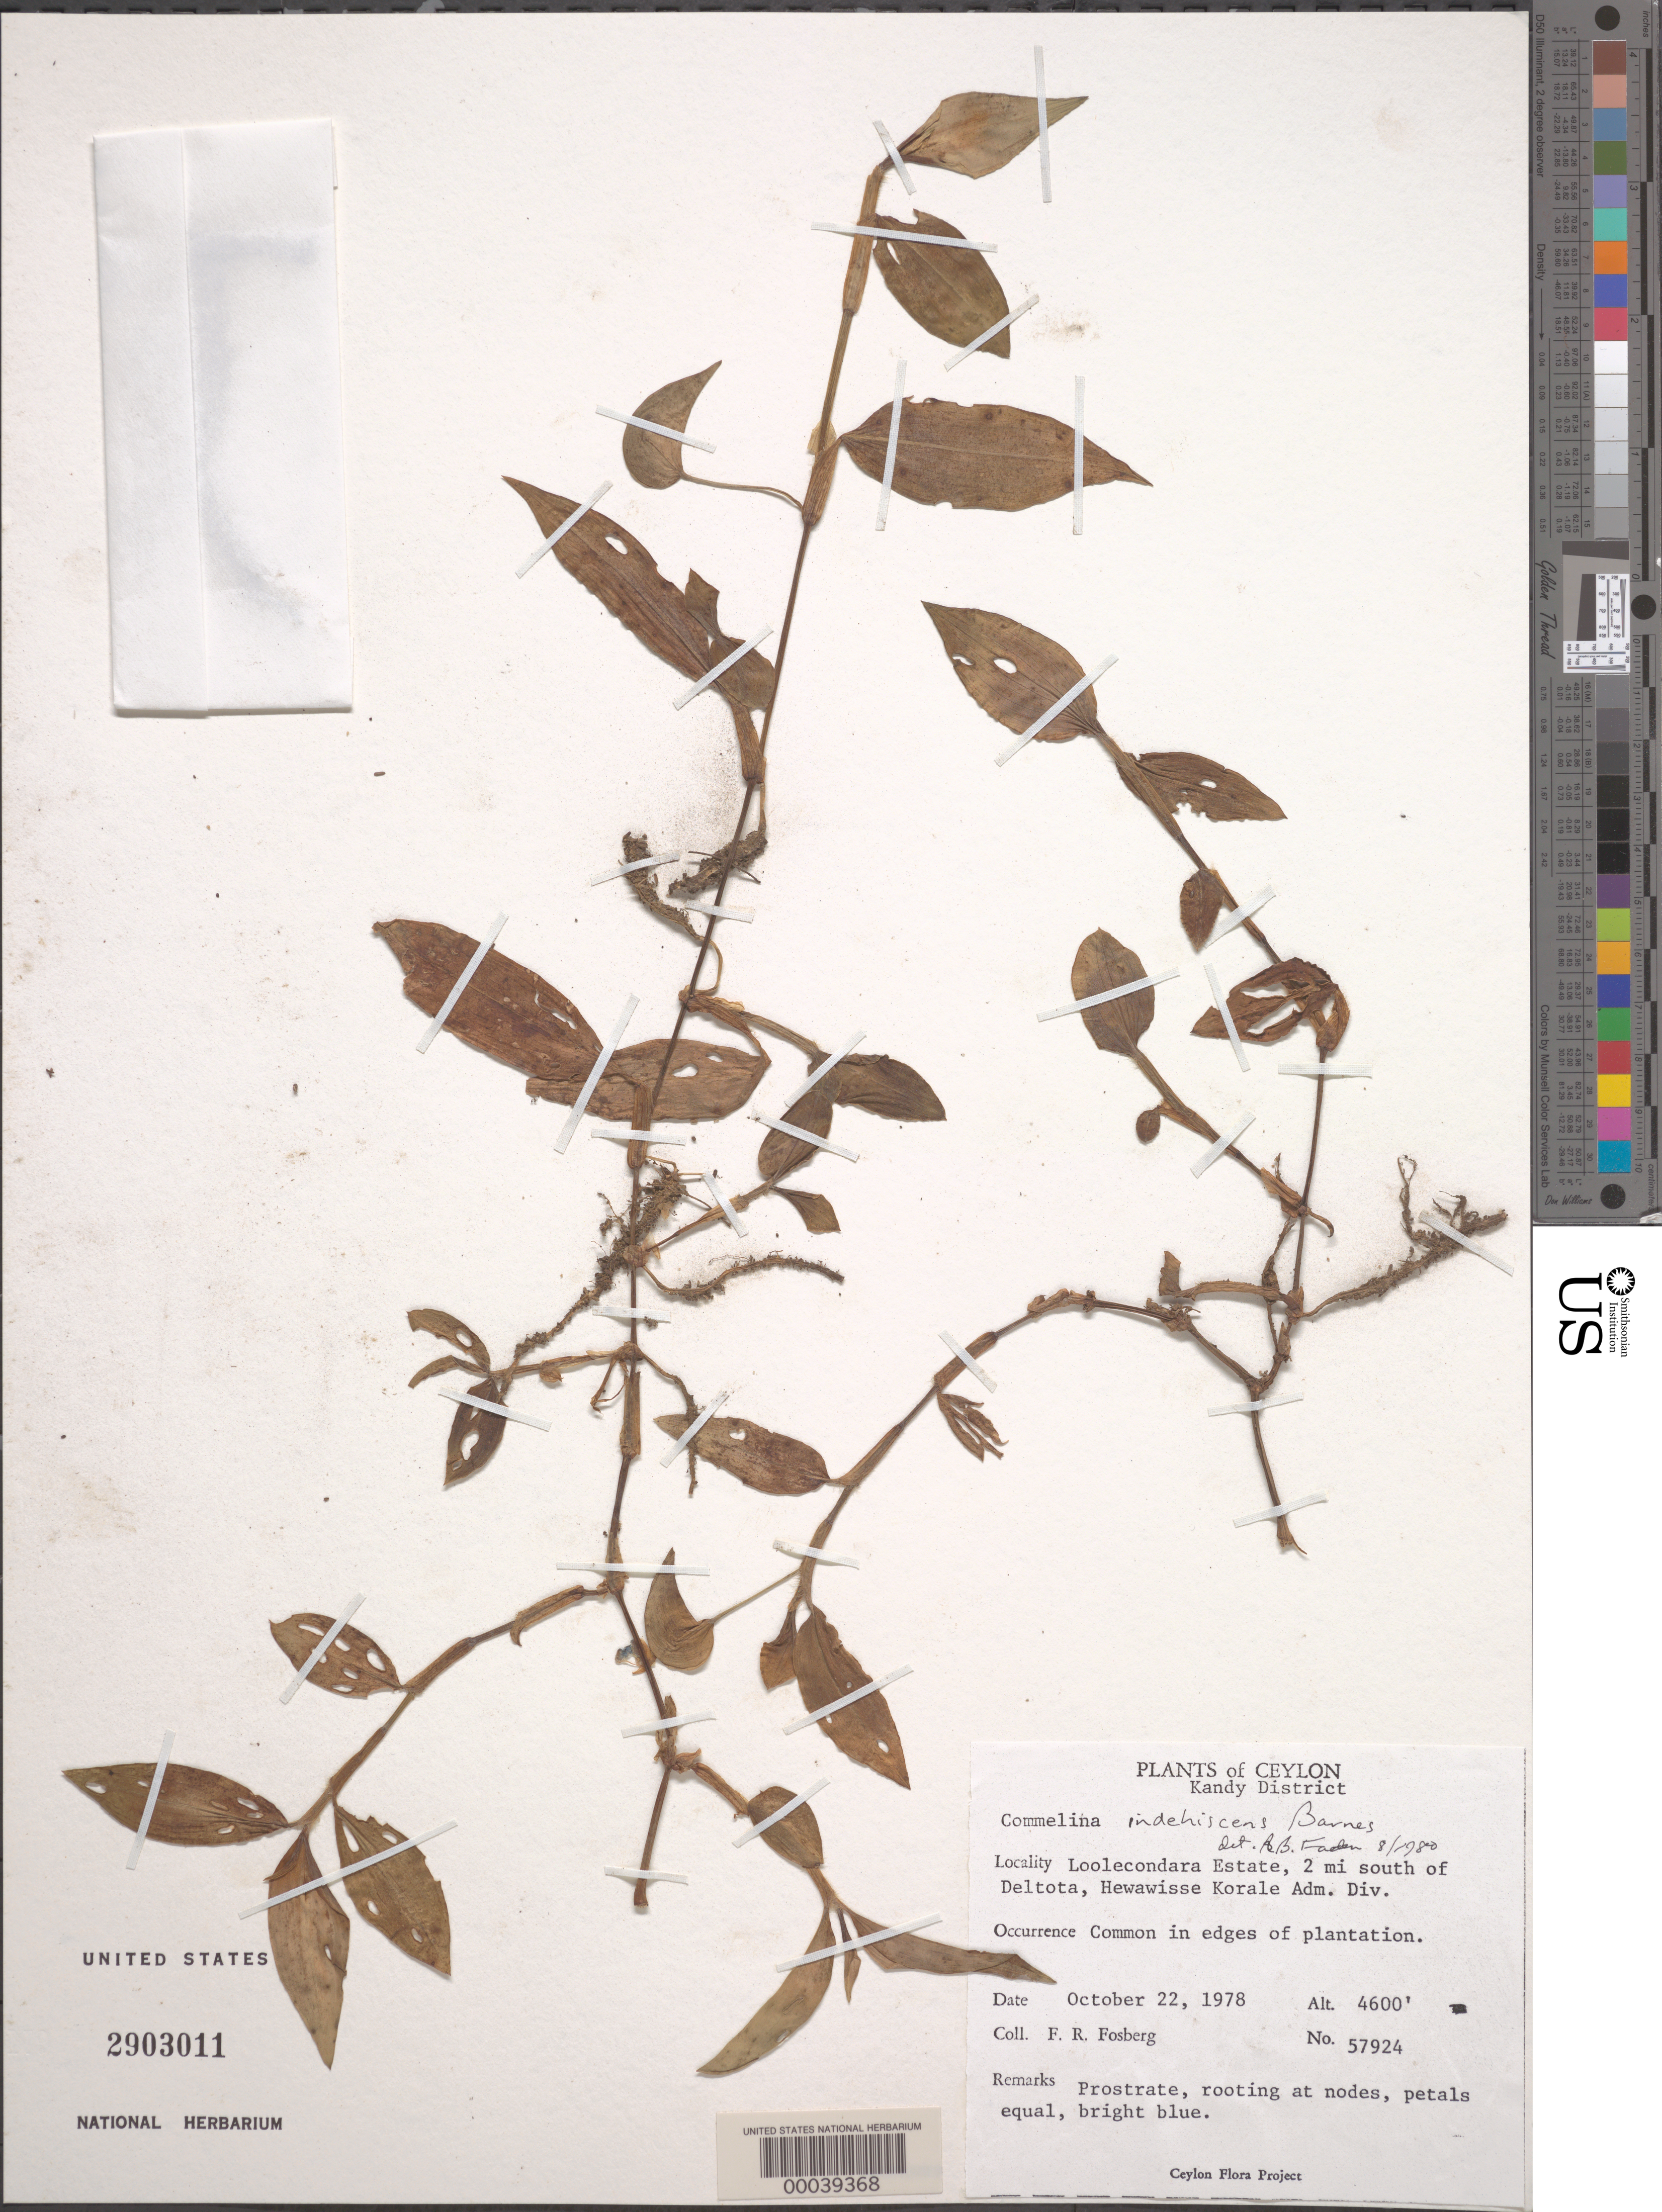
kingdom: Plantae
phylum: Tracheophyta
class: Liliopsida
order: Commelinales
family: Commelinaceae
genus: Commelina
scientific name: Commelina indehiscens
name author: E. Barnes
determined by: Faden, Robert B., (US), Smithsonian Institution - National Museum of Natural History (UNITED STATES)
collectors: F. R. Fosberg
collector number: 57924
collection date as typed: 22 Oct 1978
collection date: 1978-10-22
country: Sri Lanka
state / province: Central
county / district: Kandy Dist.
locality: S of deltota, loolecondara estate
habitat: Edges of plantation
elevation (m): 1403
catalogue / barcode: US 2903011